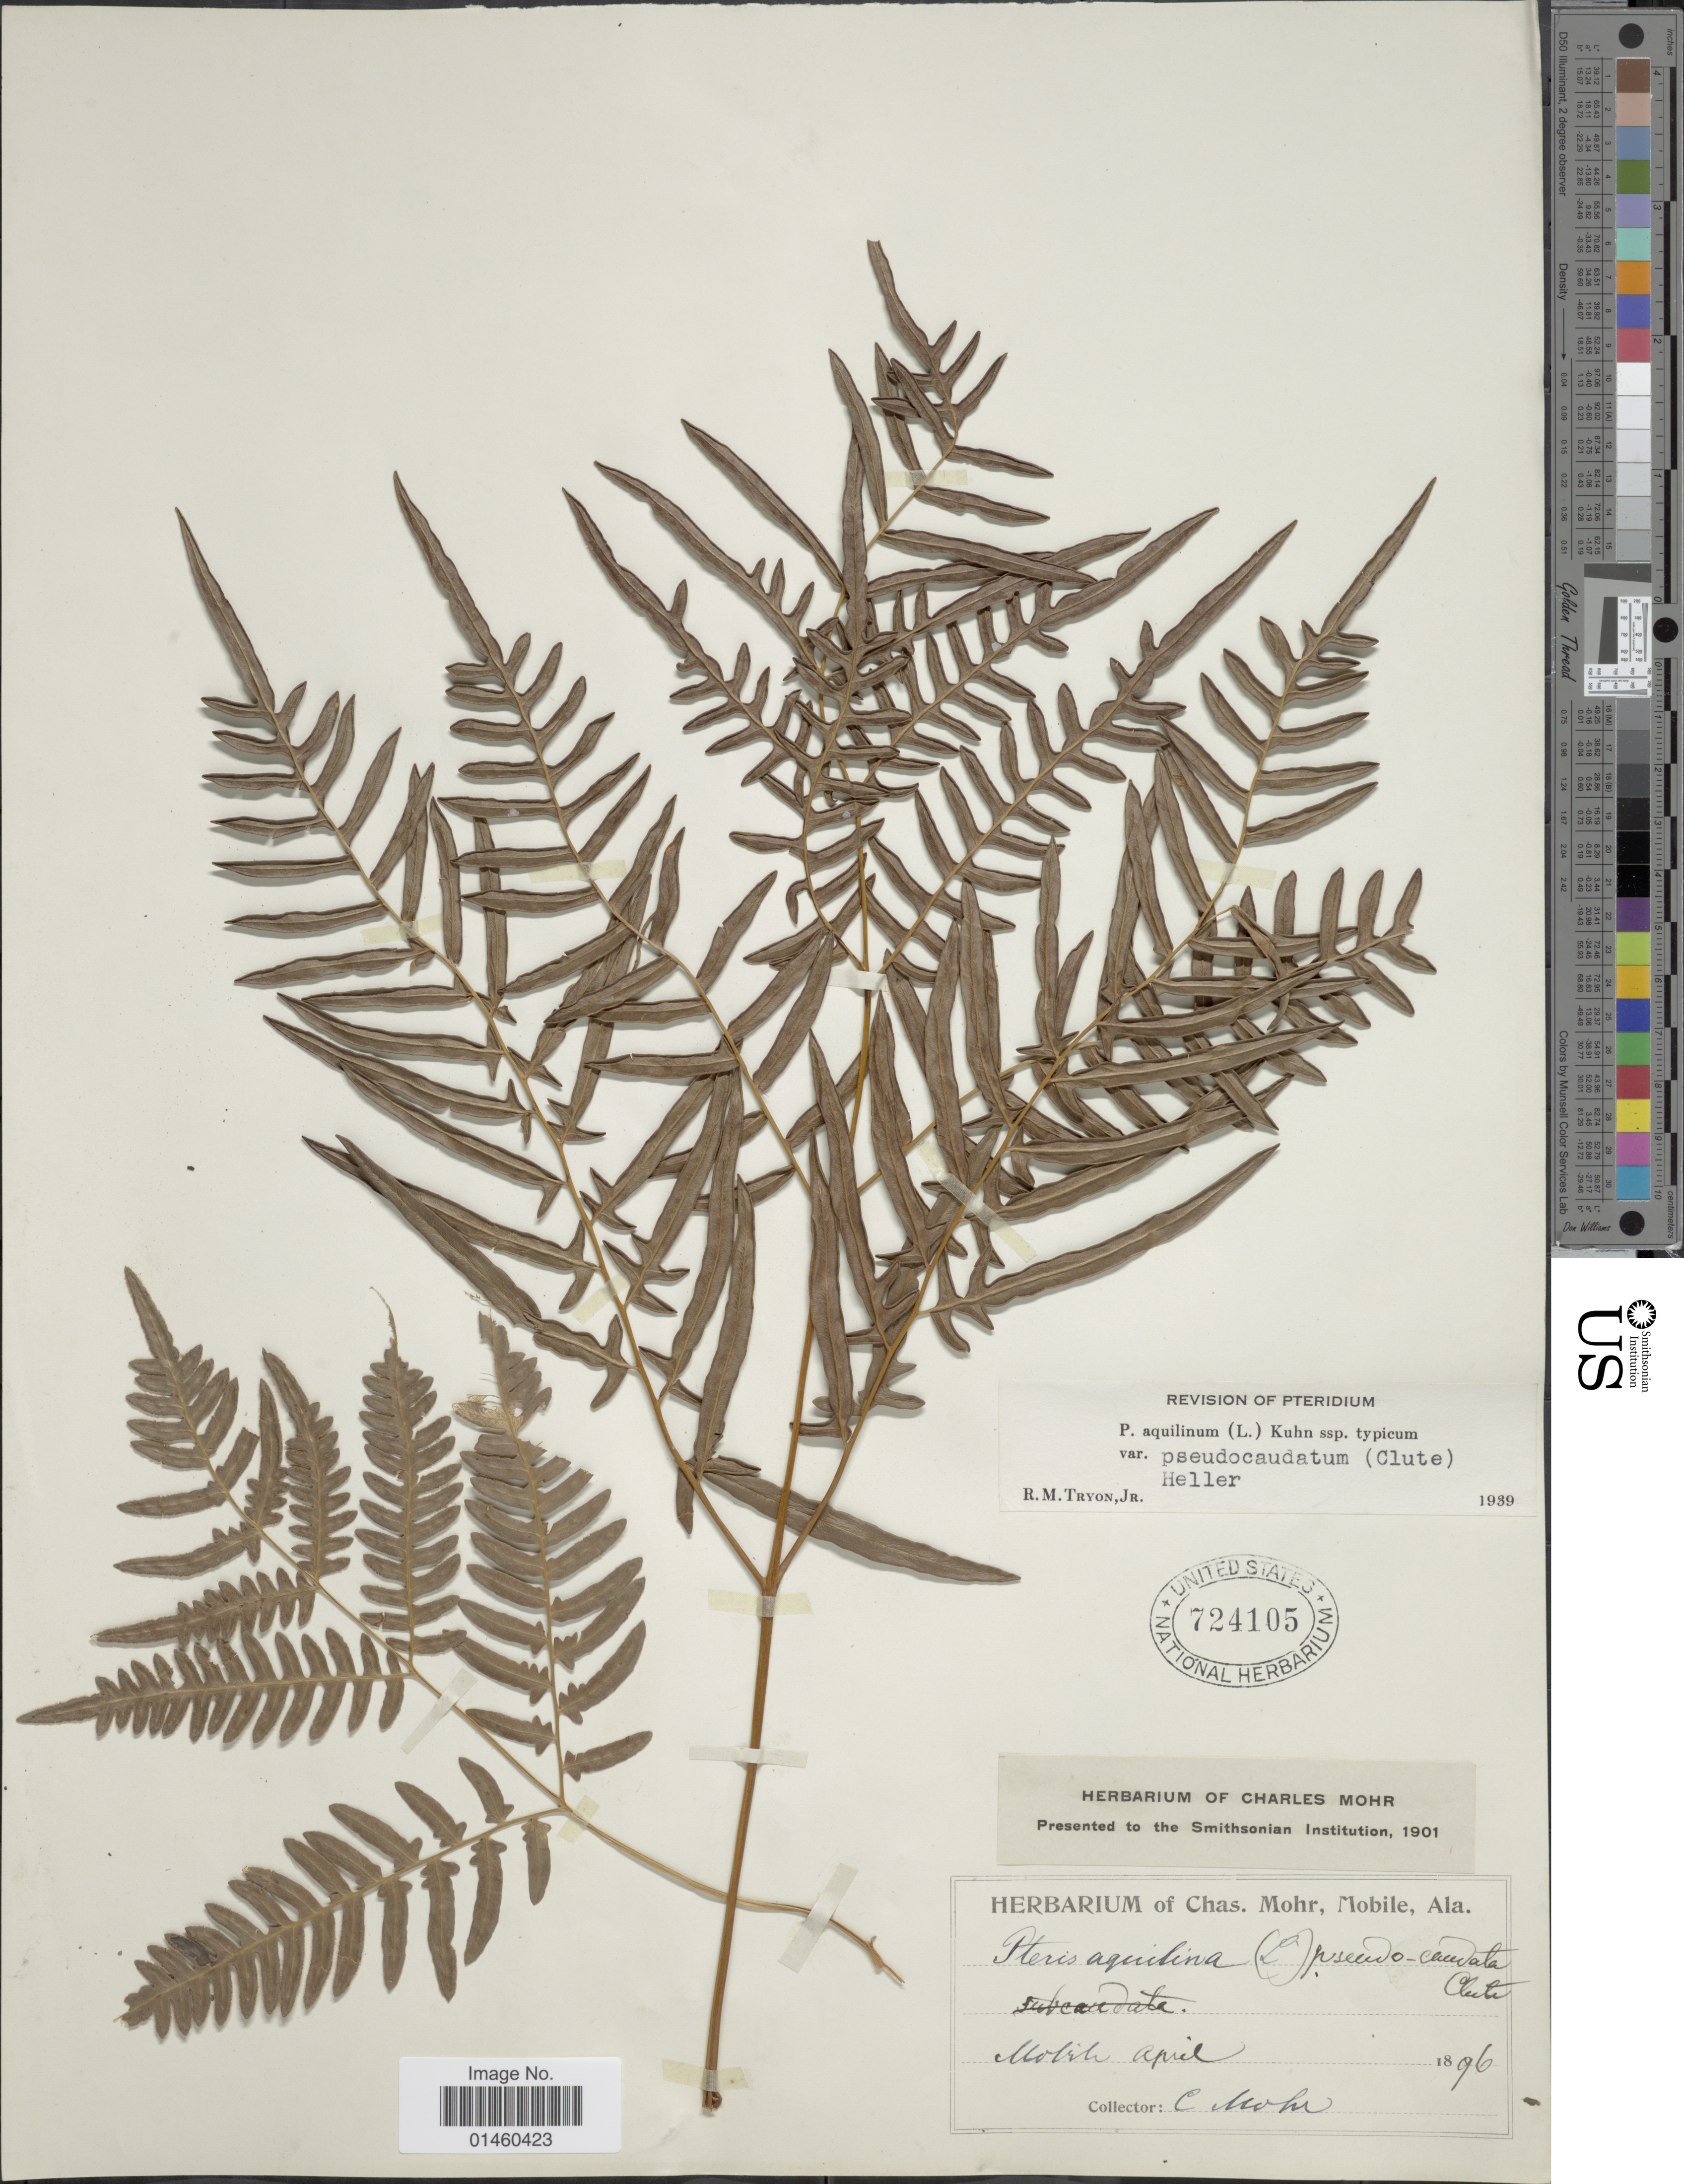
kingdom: Plantae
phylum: Tracheophyta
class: Polypodiopsida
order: Polypodiales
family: Dennstaedtiaceae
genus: Pteridium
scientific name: Pteridium aquilinum var. pseudocaudatum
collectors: C. T. Mohr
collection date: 1896-04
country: United States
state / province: Alabama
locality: Mobile.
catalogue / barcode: US 724105